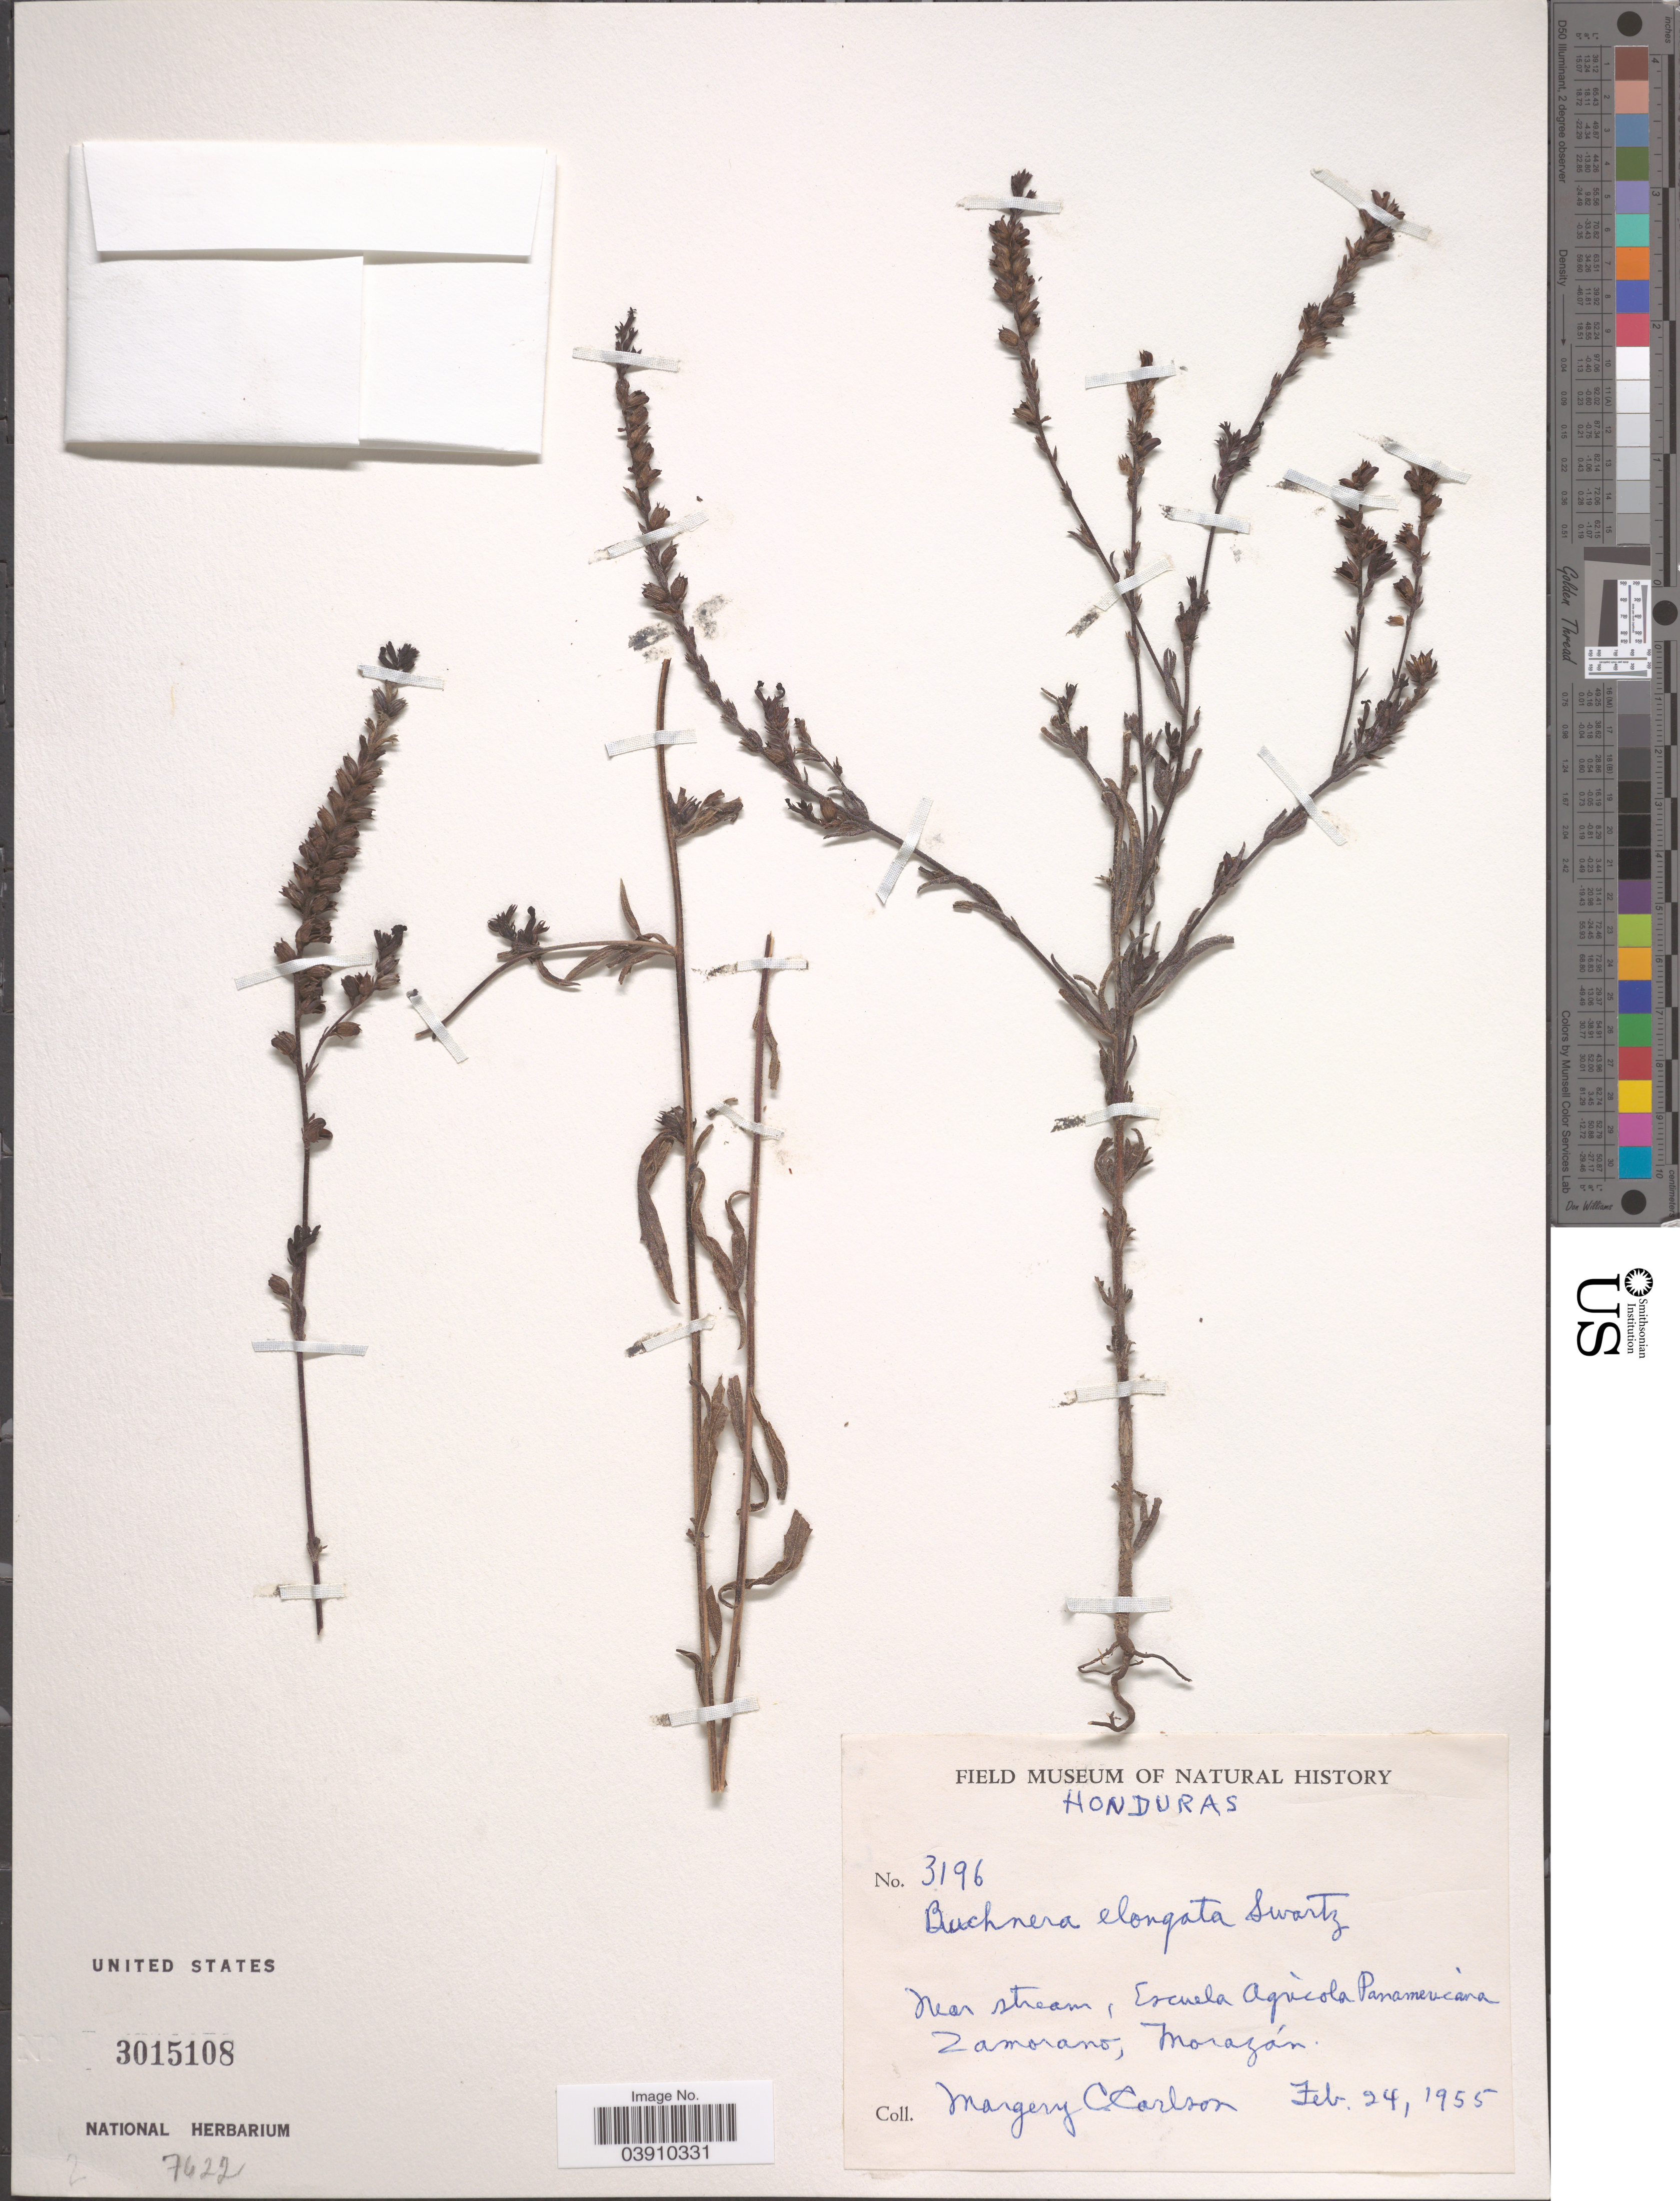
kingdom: Plantae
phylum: Tracheophyta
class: Magnoliopsida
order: Lamiales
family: Orobanchaceae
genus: Buchnera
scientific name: Buchnera elongata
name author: Sw.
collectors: M. C. Carlson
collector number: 3196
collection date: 1955-02-24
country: Honduras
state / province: Fco. Morazán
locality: Near stream, Escuela Agrìcola Panamericana Zamorano, Morazán.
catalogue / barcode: US 3015108